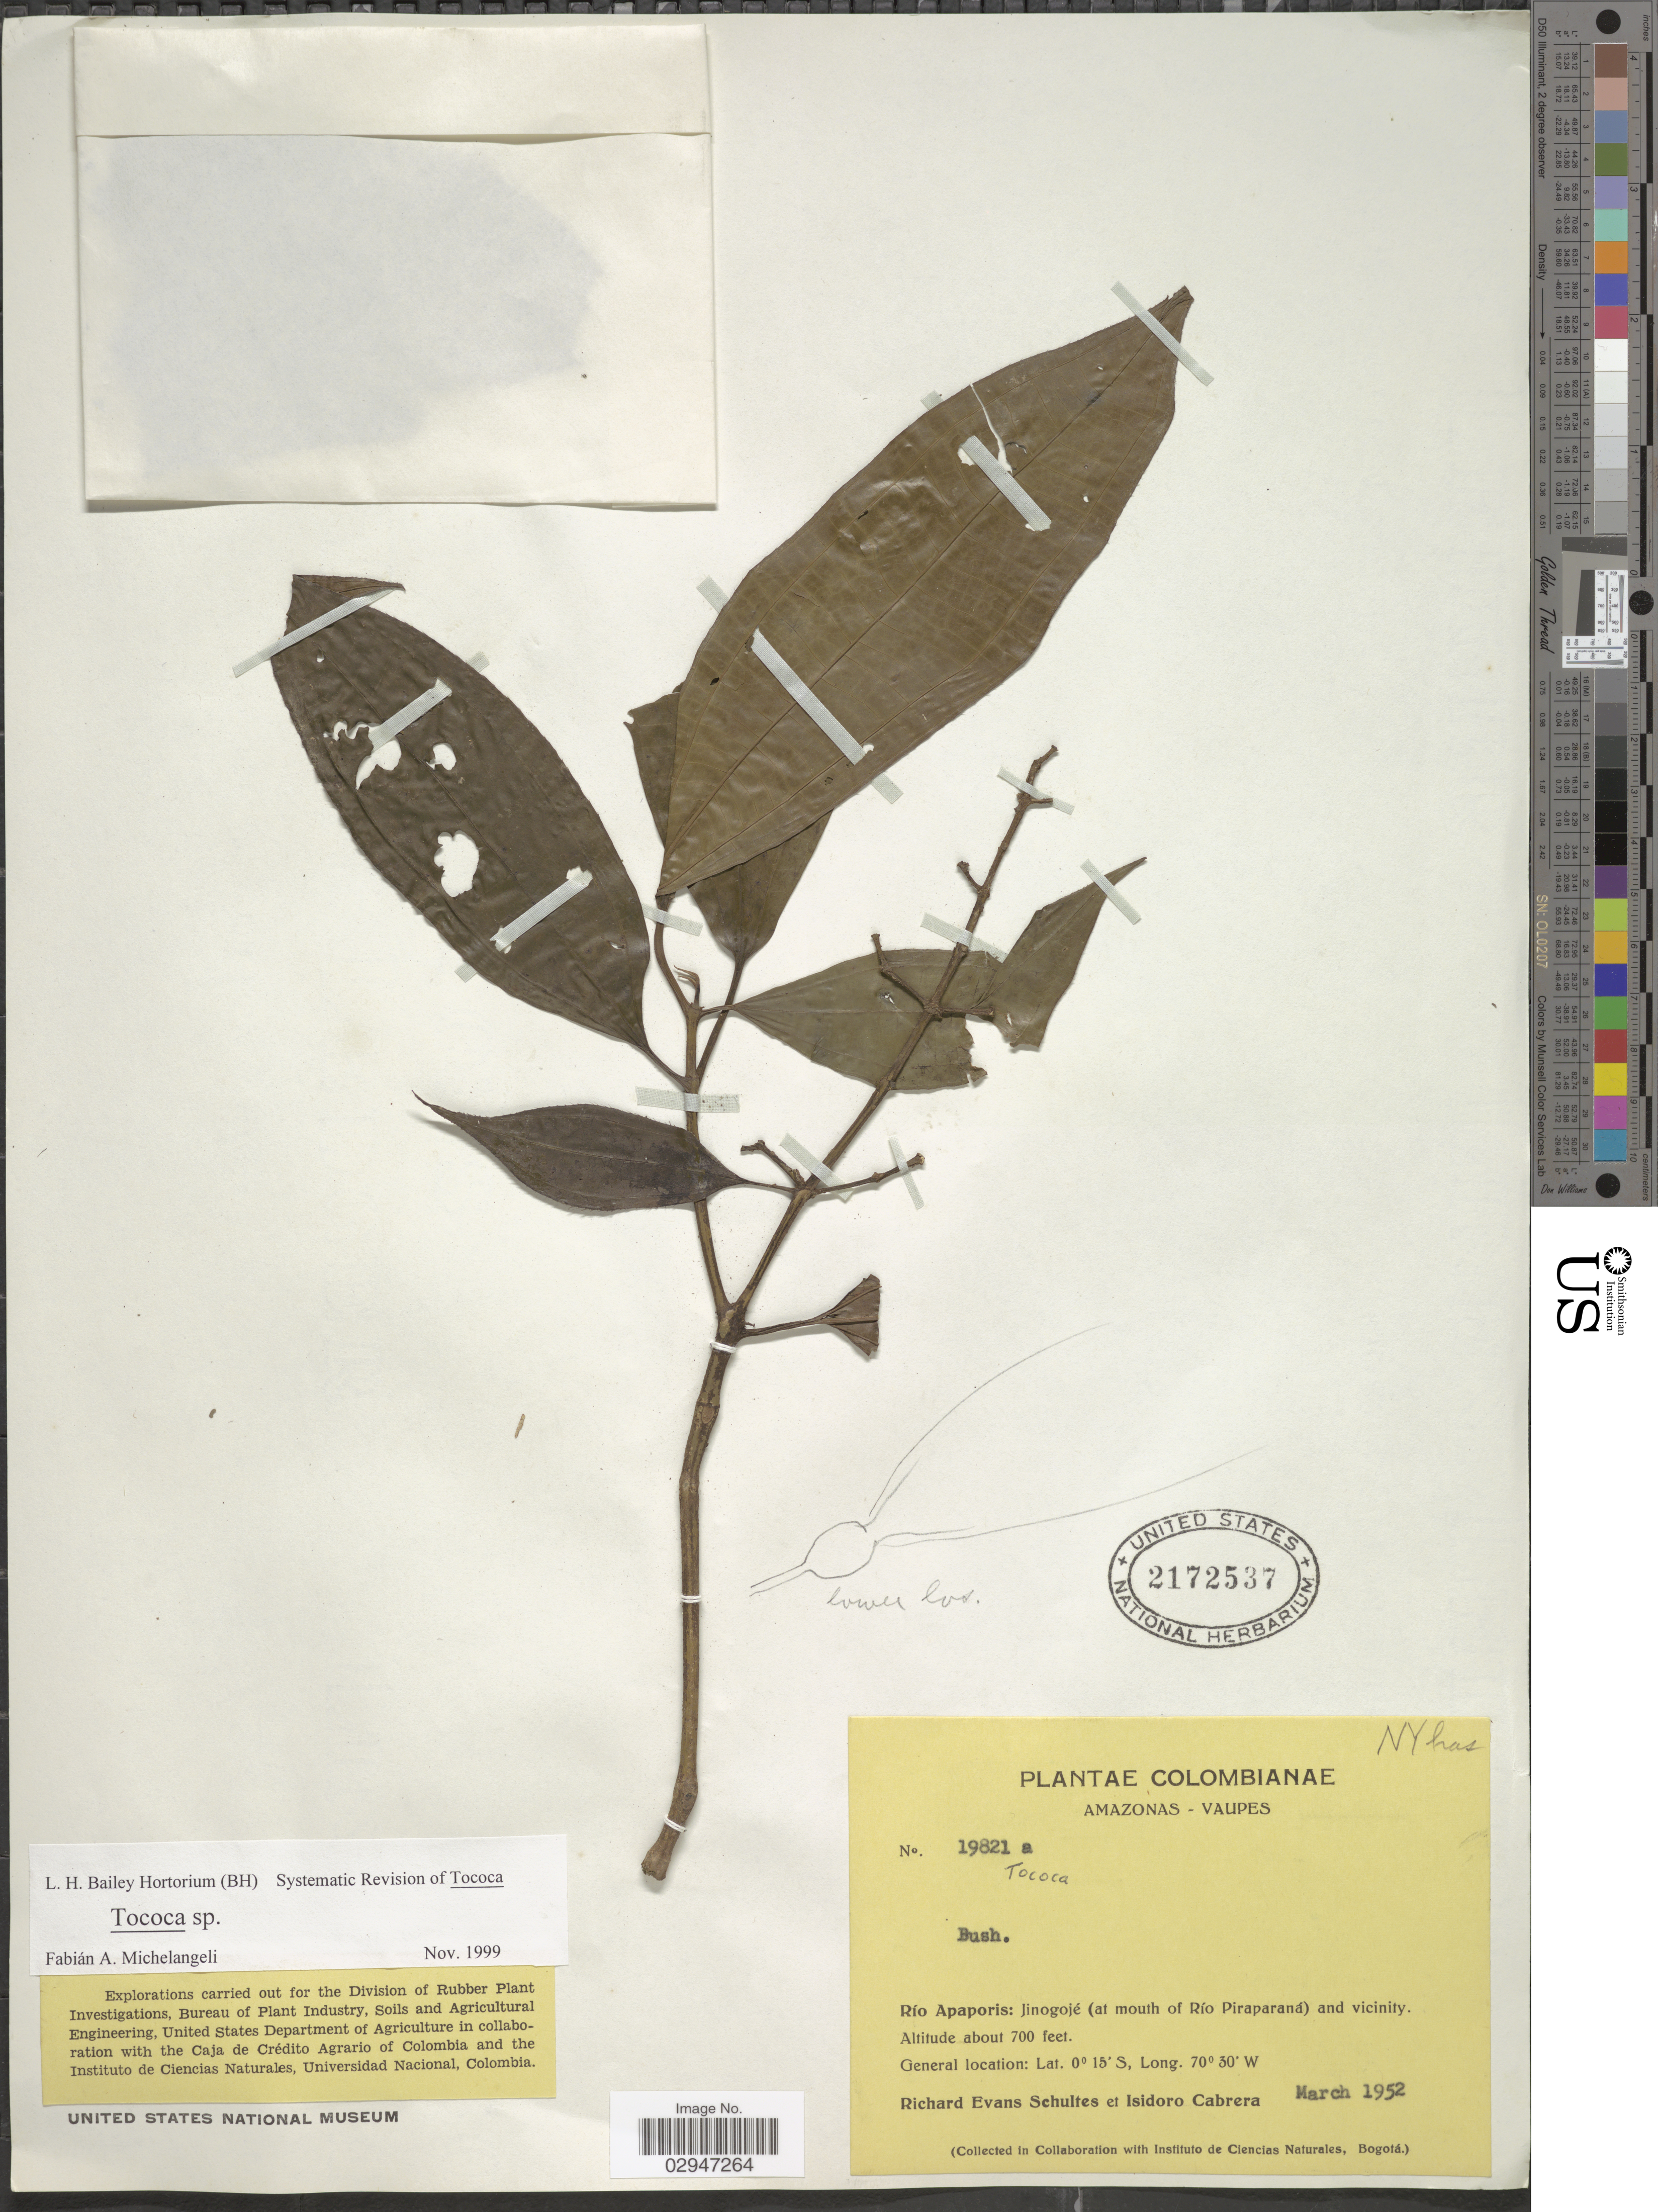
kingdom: Plantae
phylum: Tracheophyta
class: Magnoliopsida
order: Myrtales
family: Melastomataceae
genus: Tococa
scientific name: Tococa sp.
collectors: R. E. Schultes & I. Cabrera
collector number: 19821a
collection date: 1952-03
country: Colombia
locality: Amazonas - Vaupes. Río Apaporis: Jinogojé (at mouth of Río Piraparaná) and vicinity.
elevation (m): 213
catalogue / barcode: US 2172537